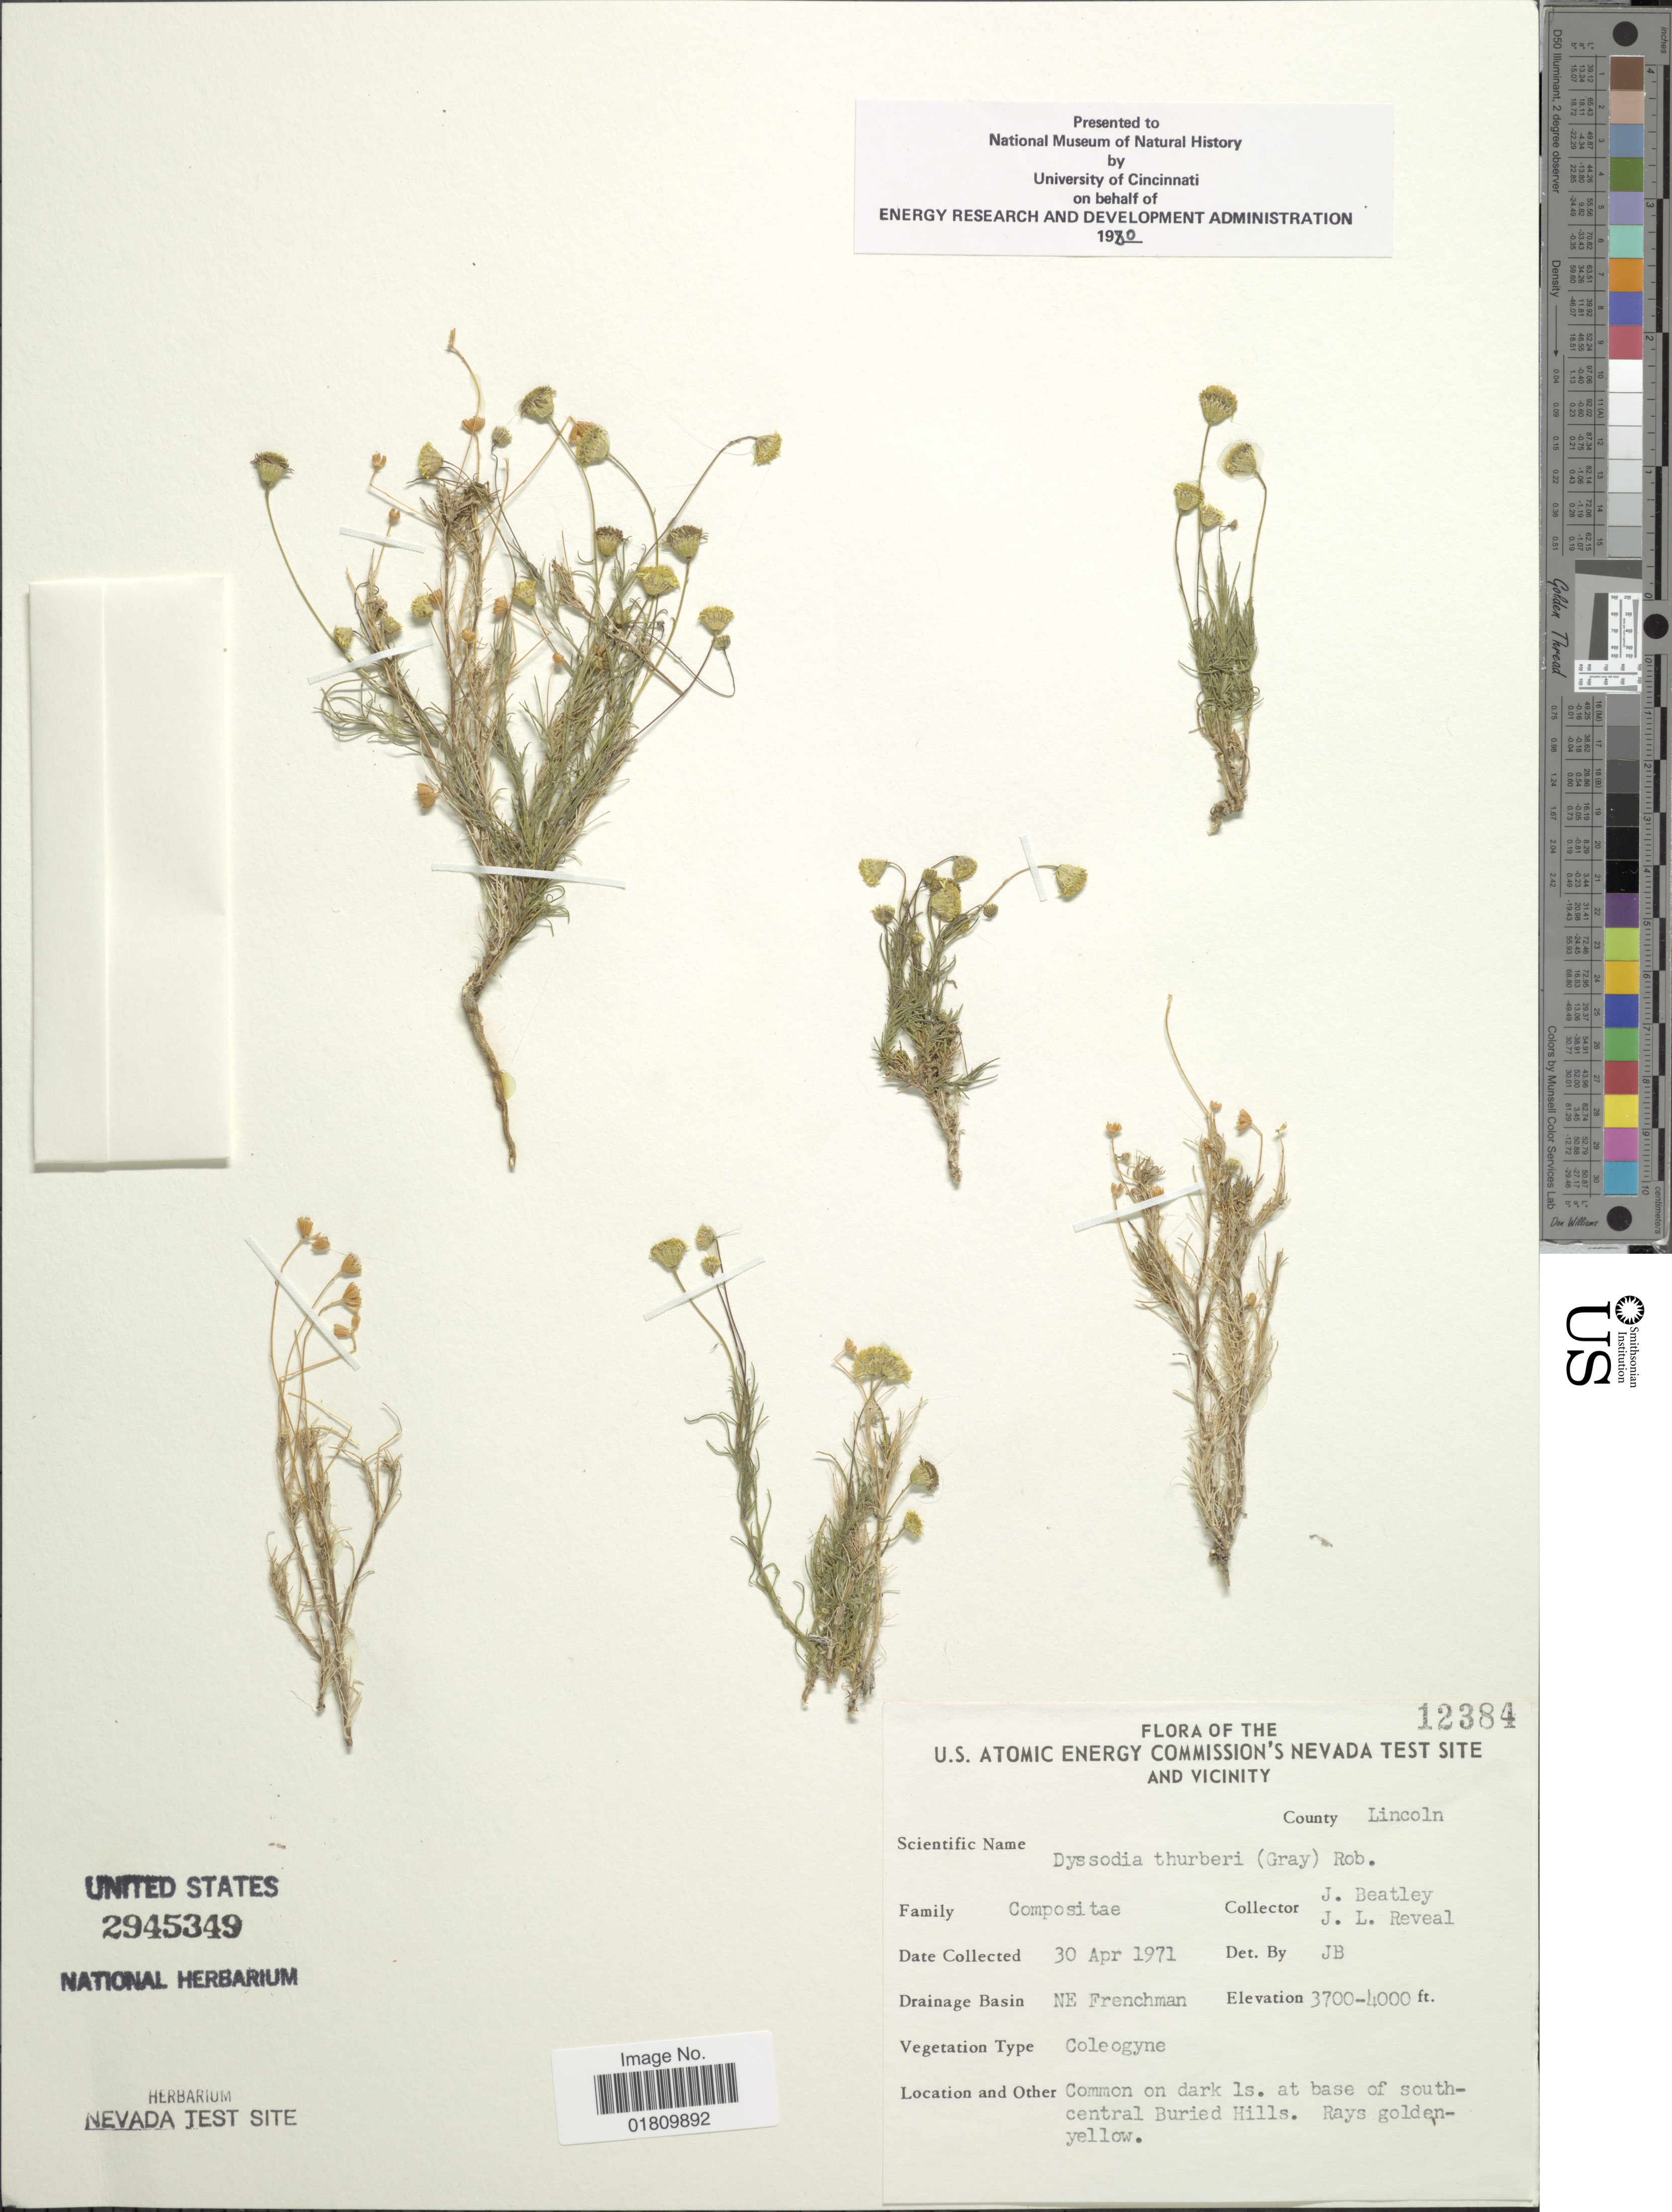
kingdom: Plantae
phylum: Tracheophyta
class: Magnoliopsida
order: Asterales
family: Asteraceae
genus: Thymophylla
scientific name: Thymophylla pentachaeta var. belenidium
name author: (DC.) Strother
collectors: J. C. Beatley & J. L. Reveal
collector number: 12384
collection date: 1971-04-30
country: United States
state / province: Nevada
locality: U.S. Atomic Energy Commision's Nevada Test Site and Vicinity, County Lincoln, NE Frenchman, common on dark ls. at base of south-central Buried Hills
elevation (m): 1128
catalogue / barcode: US 2945349